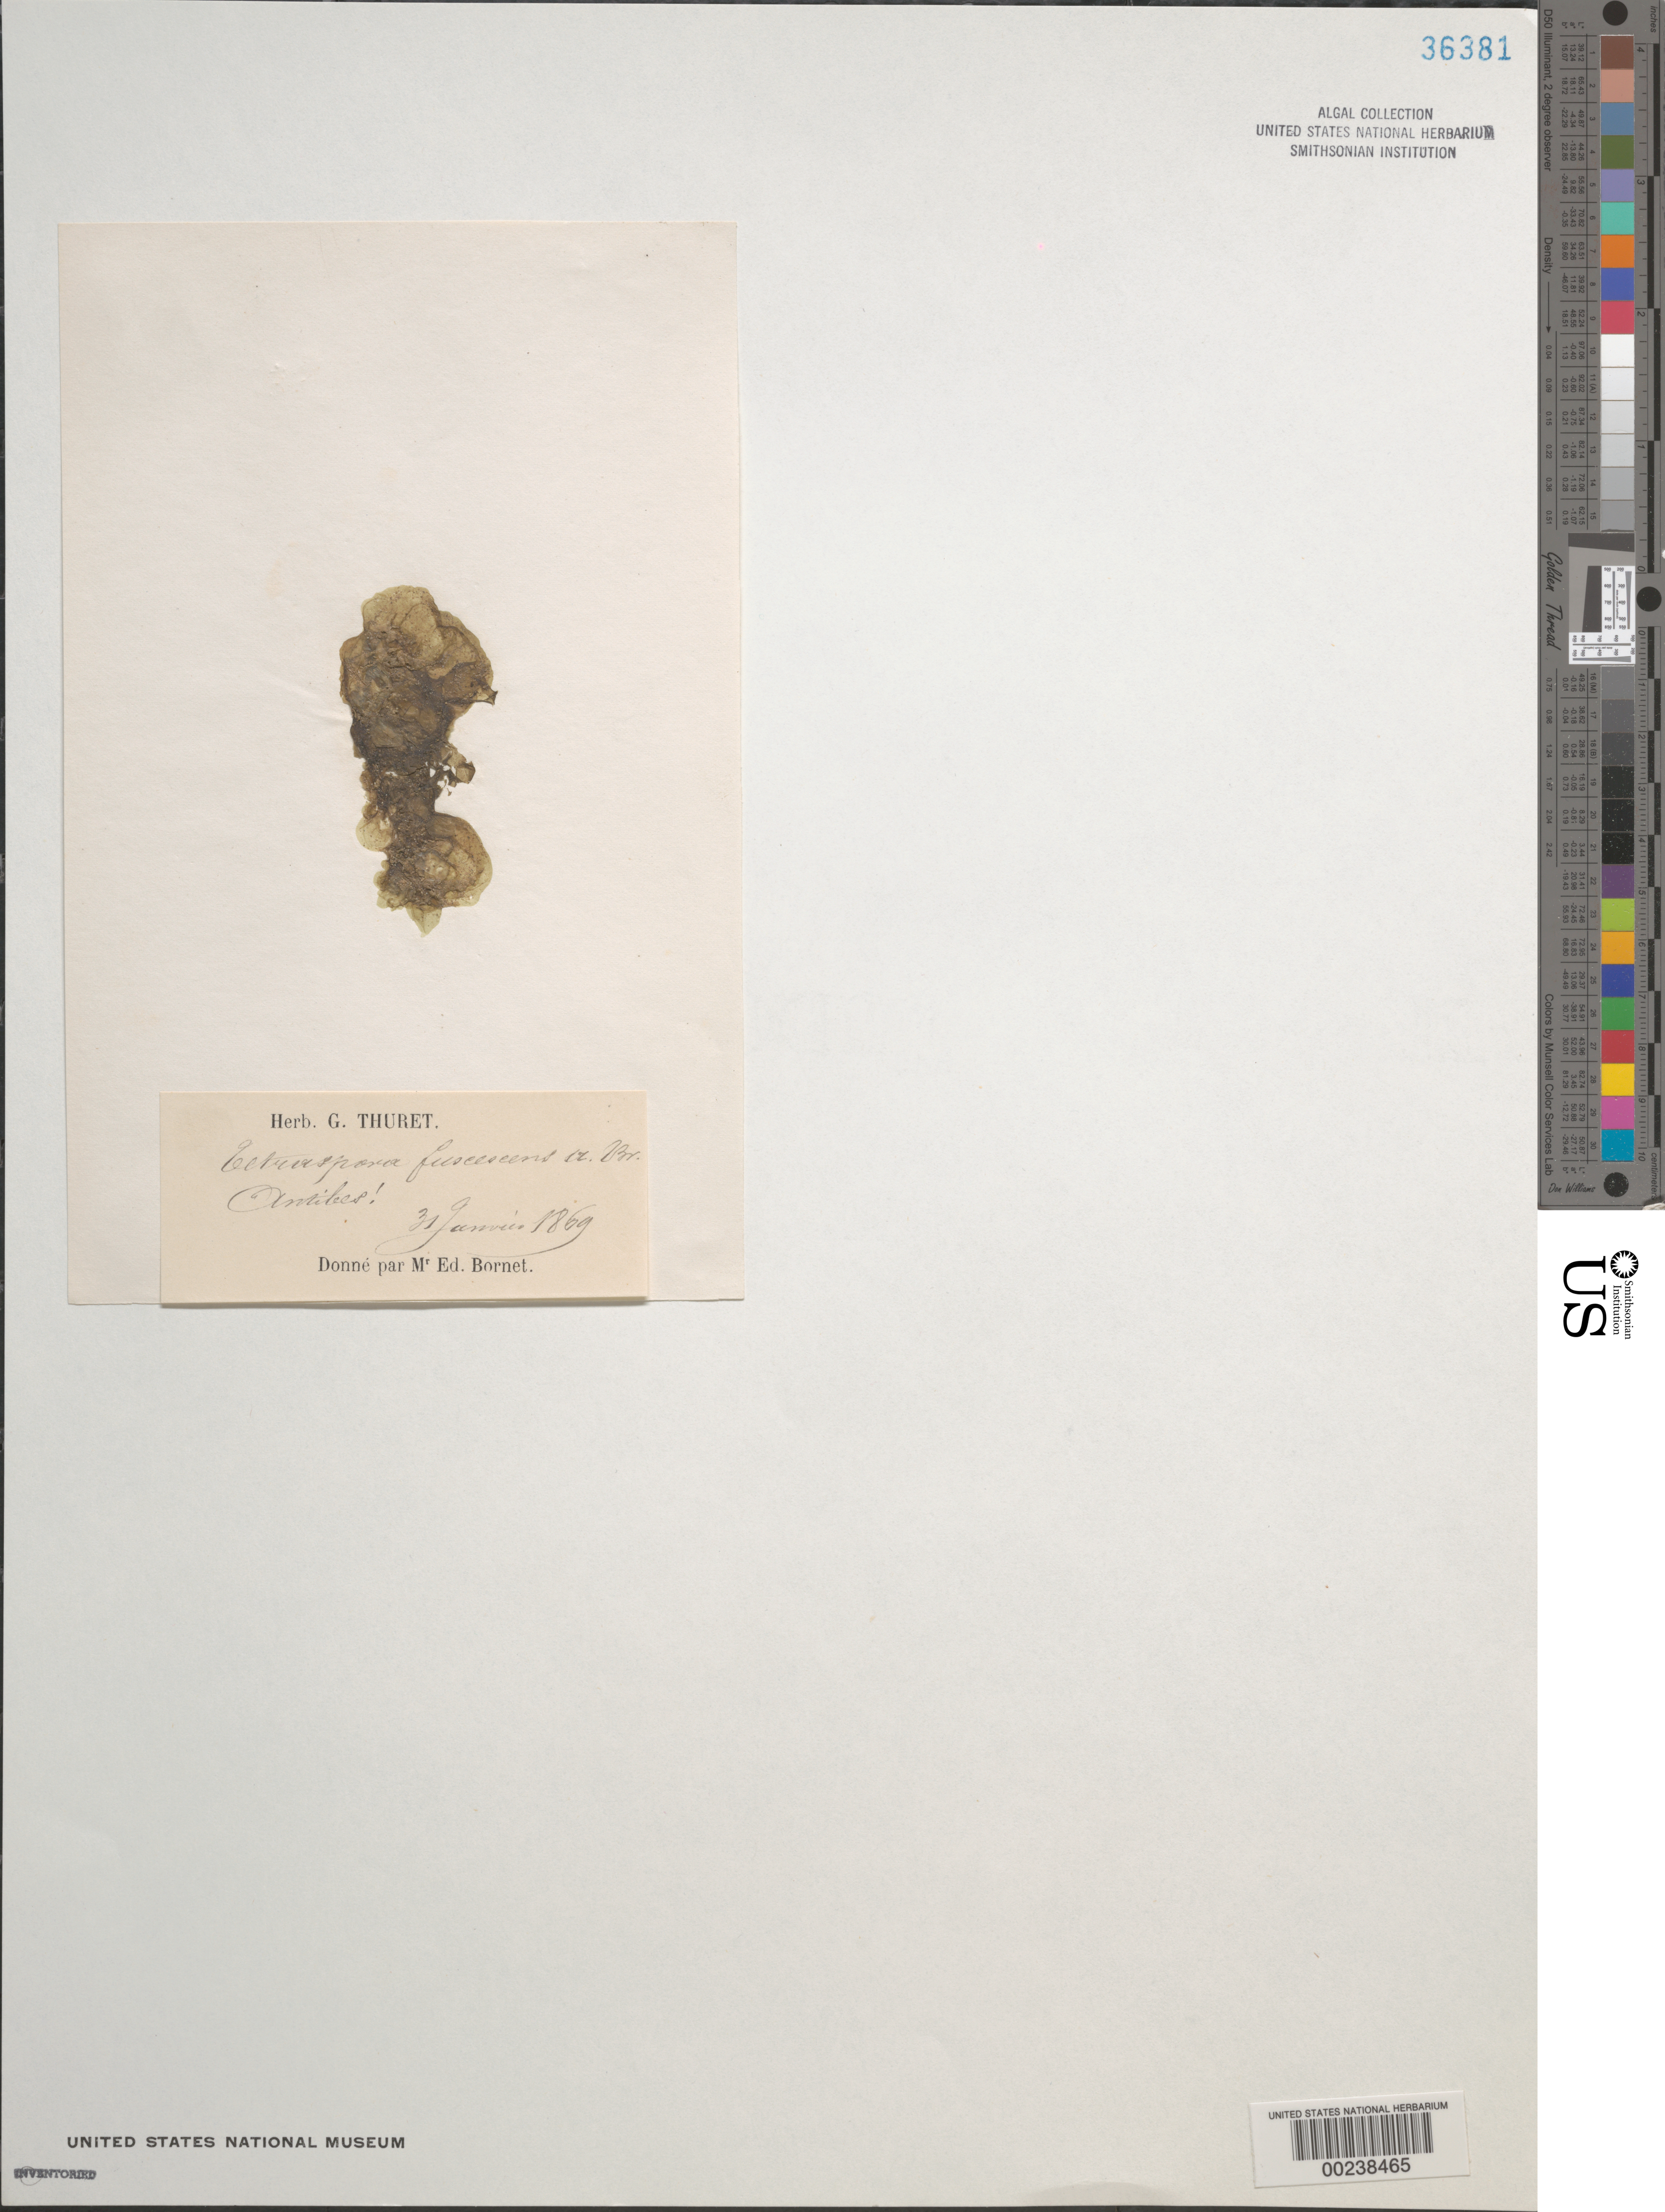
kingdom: Chromista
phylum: Ochrophyta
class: Chrysophyceae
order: Chromulinales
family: Chrysocapsaceae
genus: Tetrasporopsis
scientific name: Tetrasporopsis fuscescens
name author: (A. Braun ex Kütz.) Lemmermann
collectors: G. A. Thuret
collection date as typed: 31 Jan 1869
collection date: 1869-01-31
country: France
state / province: Provence-Alpes-Côte d'Azur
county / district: Alpes-Maritimes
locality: Antibes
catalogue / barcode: US 36381